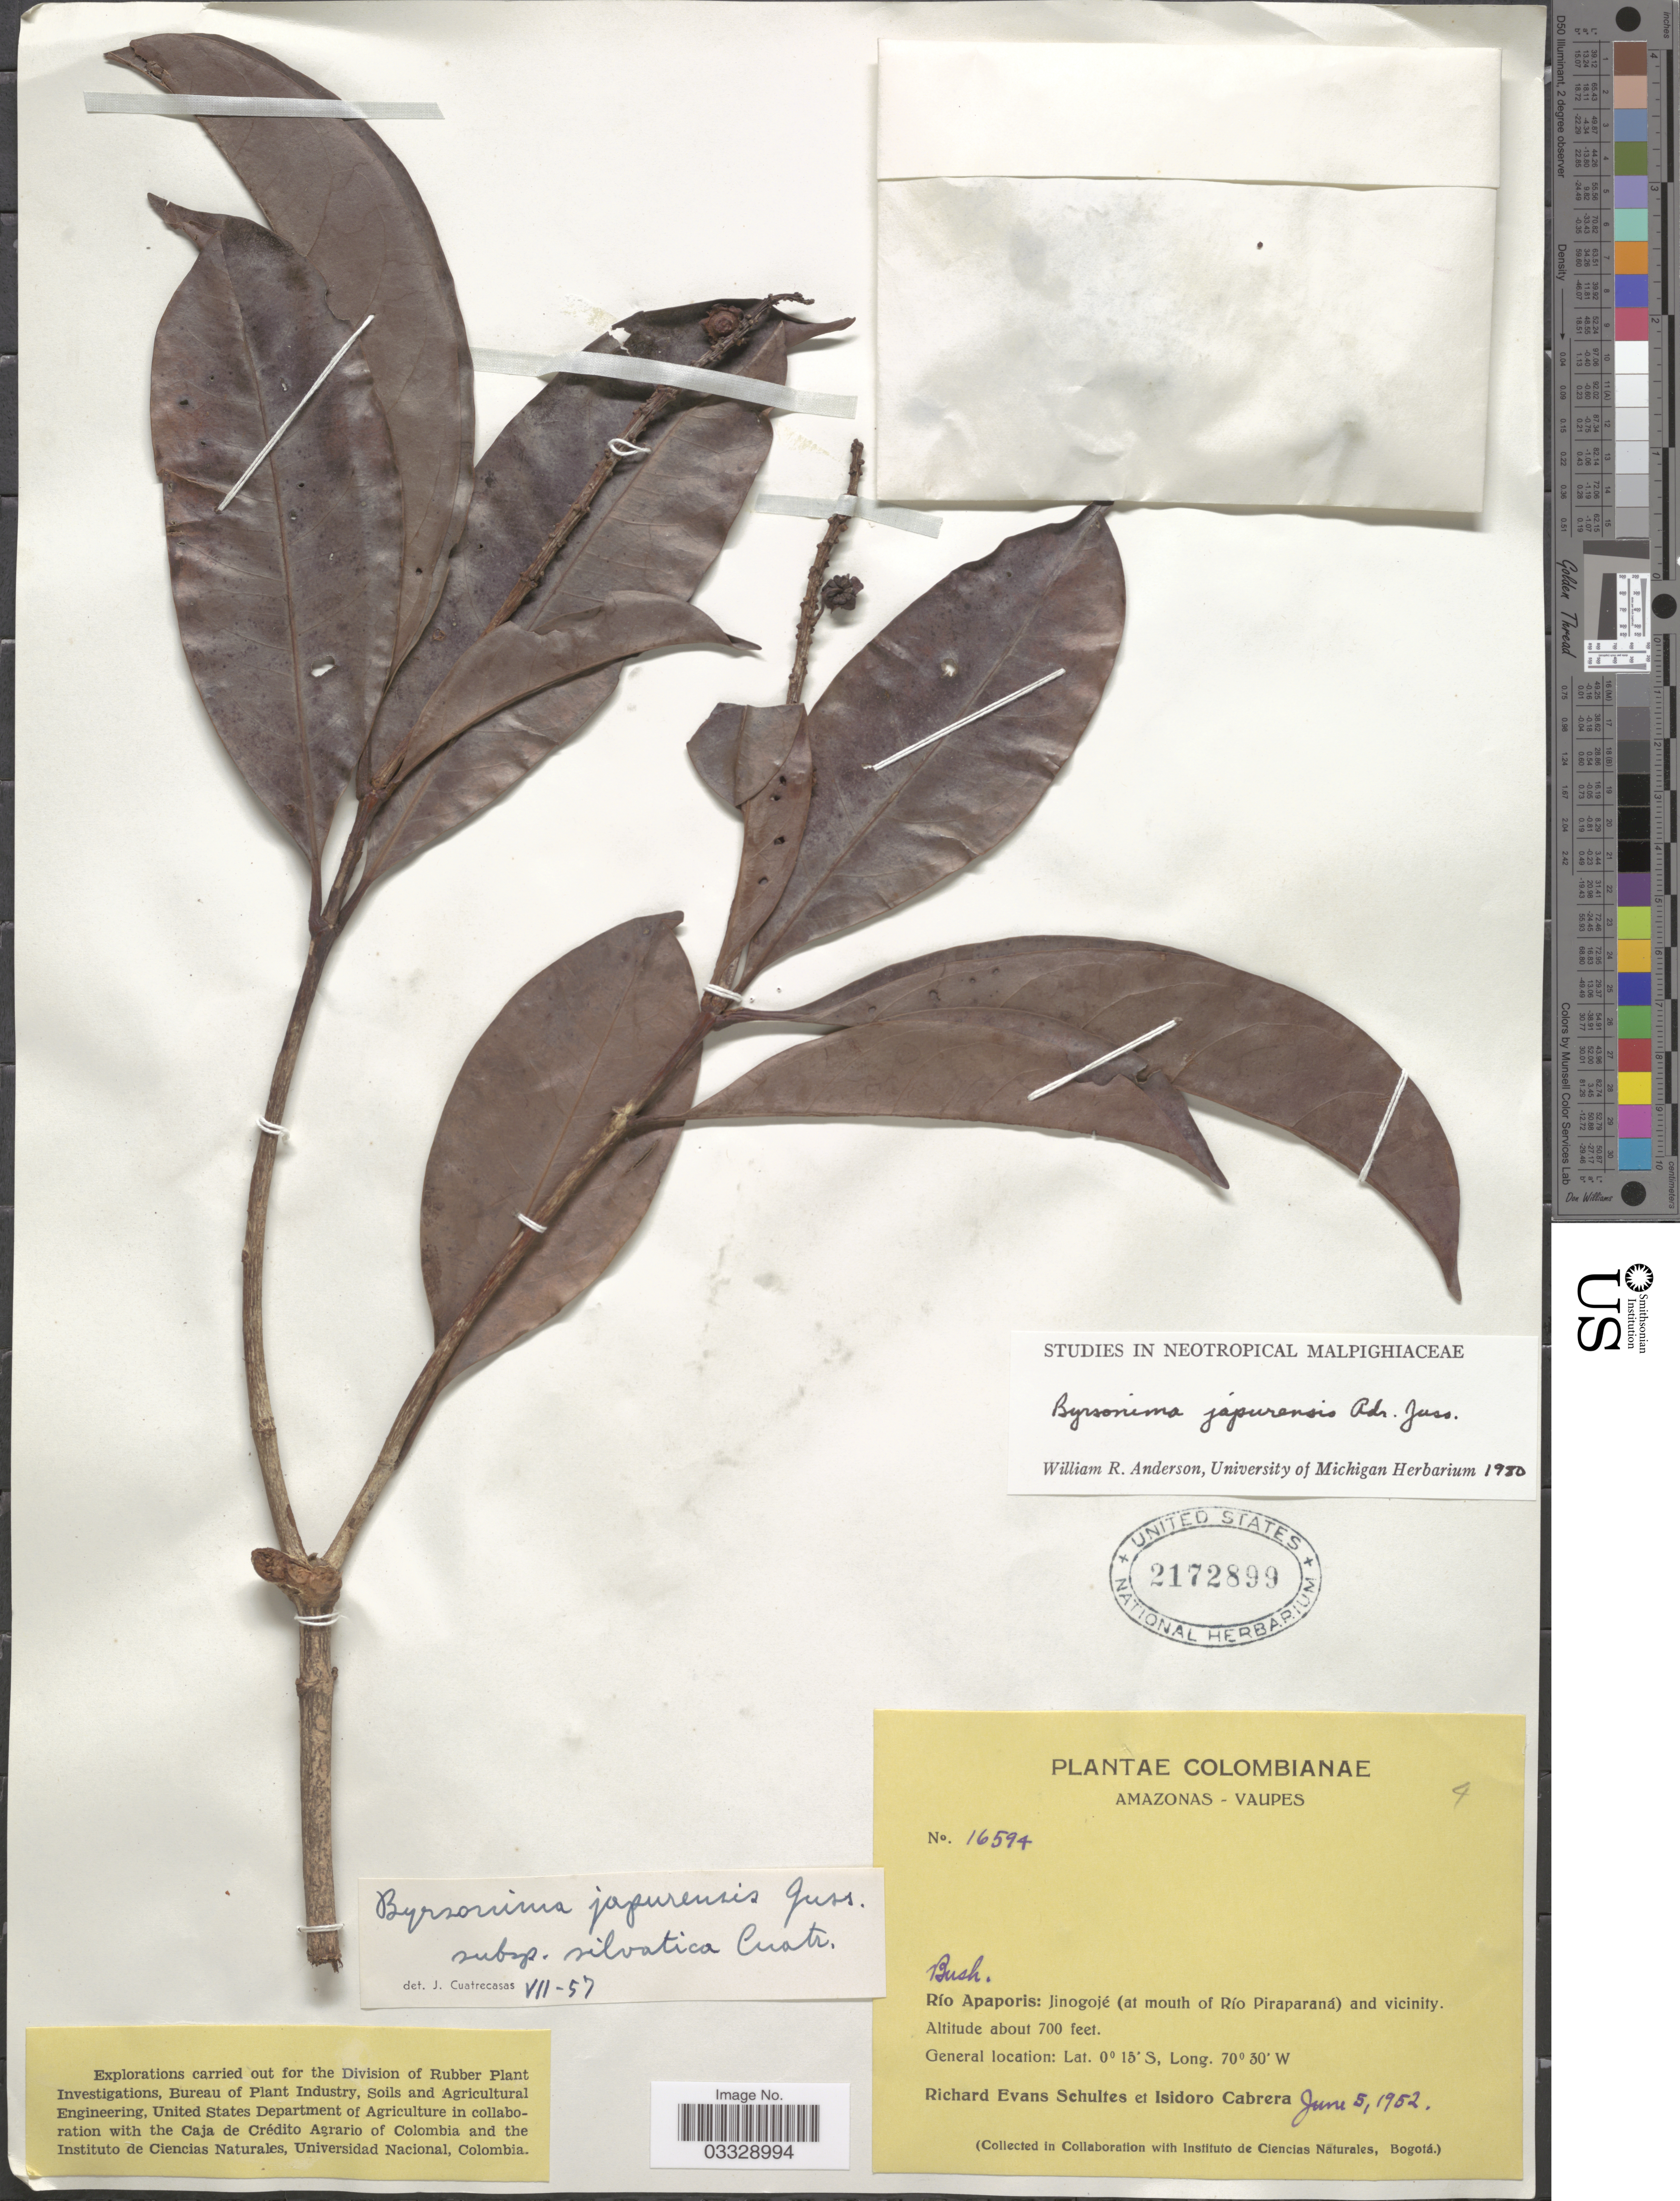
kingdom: Plantae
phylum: Tracheophyta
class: Magnoliopsida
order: Malpighiales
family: Malpighiaceae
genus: Byrsonima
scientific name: Byrsonima japurensis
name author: A. Juss.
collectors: R. E. Schultes & I. Cabrera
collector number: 16594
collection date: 1952-06-05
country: Colombia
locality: Amazonas - Vaupes. Río Apaporis: Jinogojé (at mouth of Río Piraparaná) and vicinity.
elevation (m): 213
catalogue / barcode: US 2172899